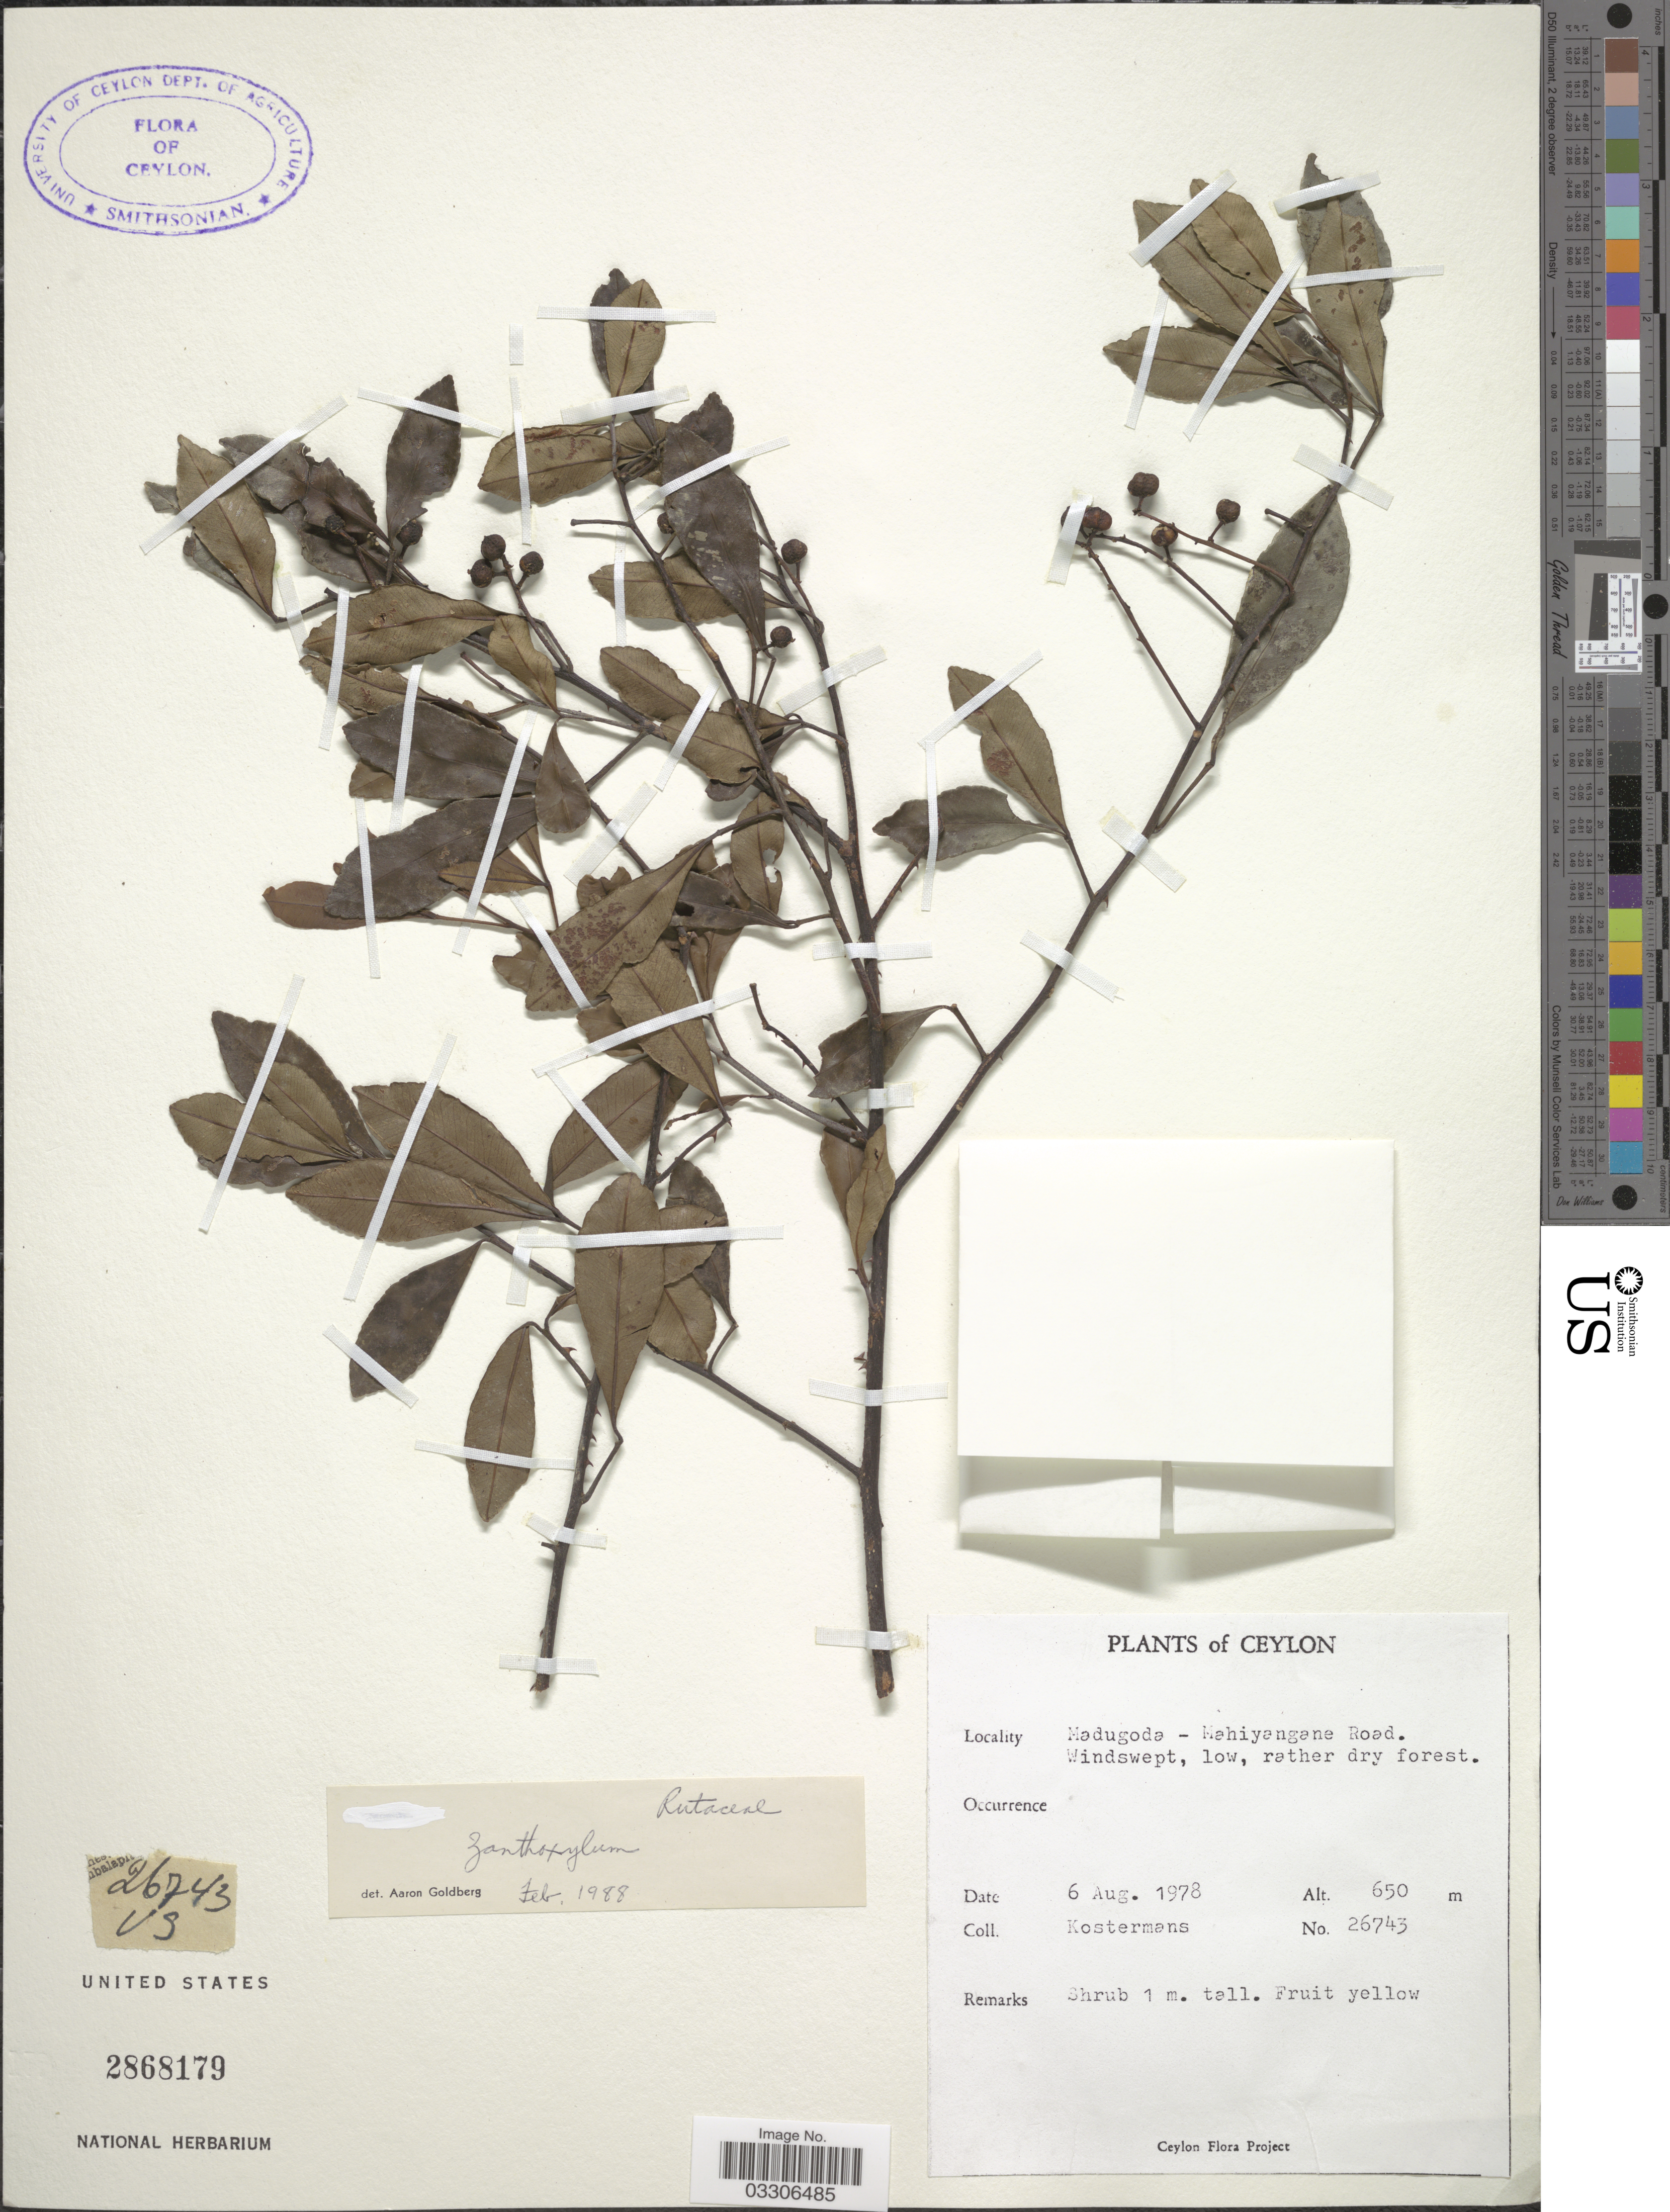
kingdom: Plantae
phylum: Tracheophyta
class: Magnoliopsida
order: Sapindales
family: Rutaceae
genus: Zanthoxylum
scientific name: Zanthoxylum sp.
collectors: Kostermans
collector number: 26743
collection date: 1978-08-06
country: Sri Lanka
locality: Ceylon. Madugoda- Mahiyangane Road.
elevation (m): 650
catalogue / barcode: US 2868179